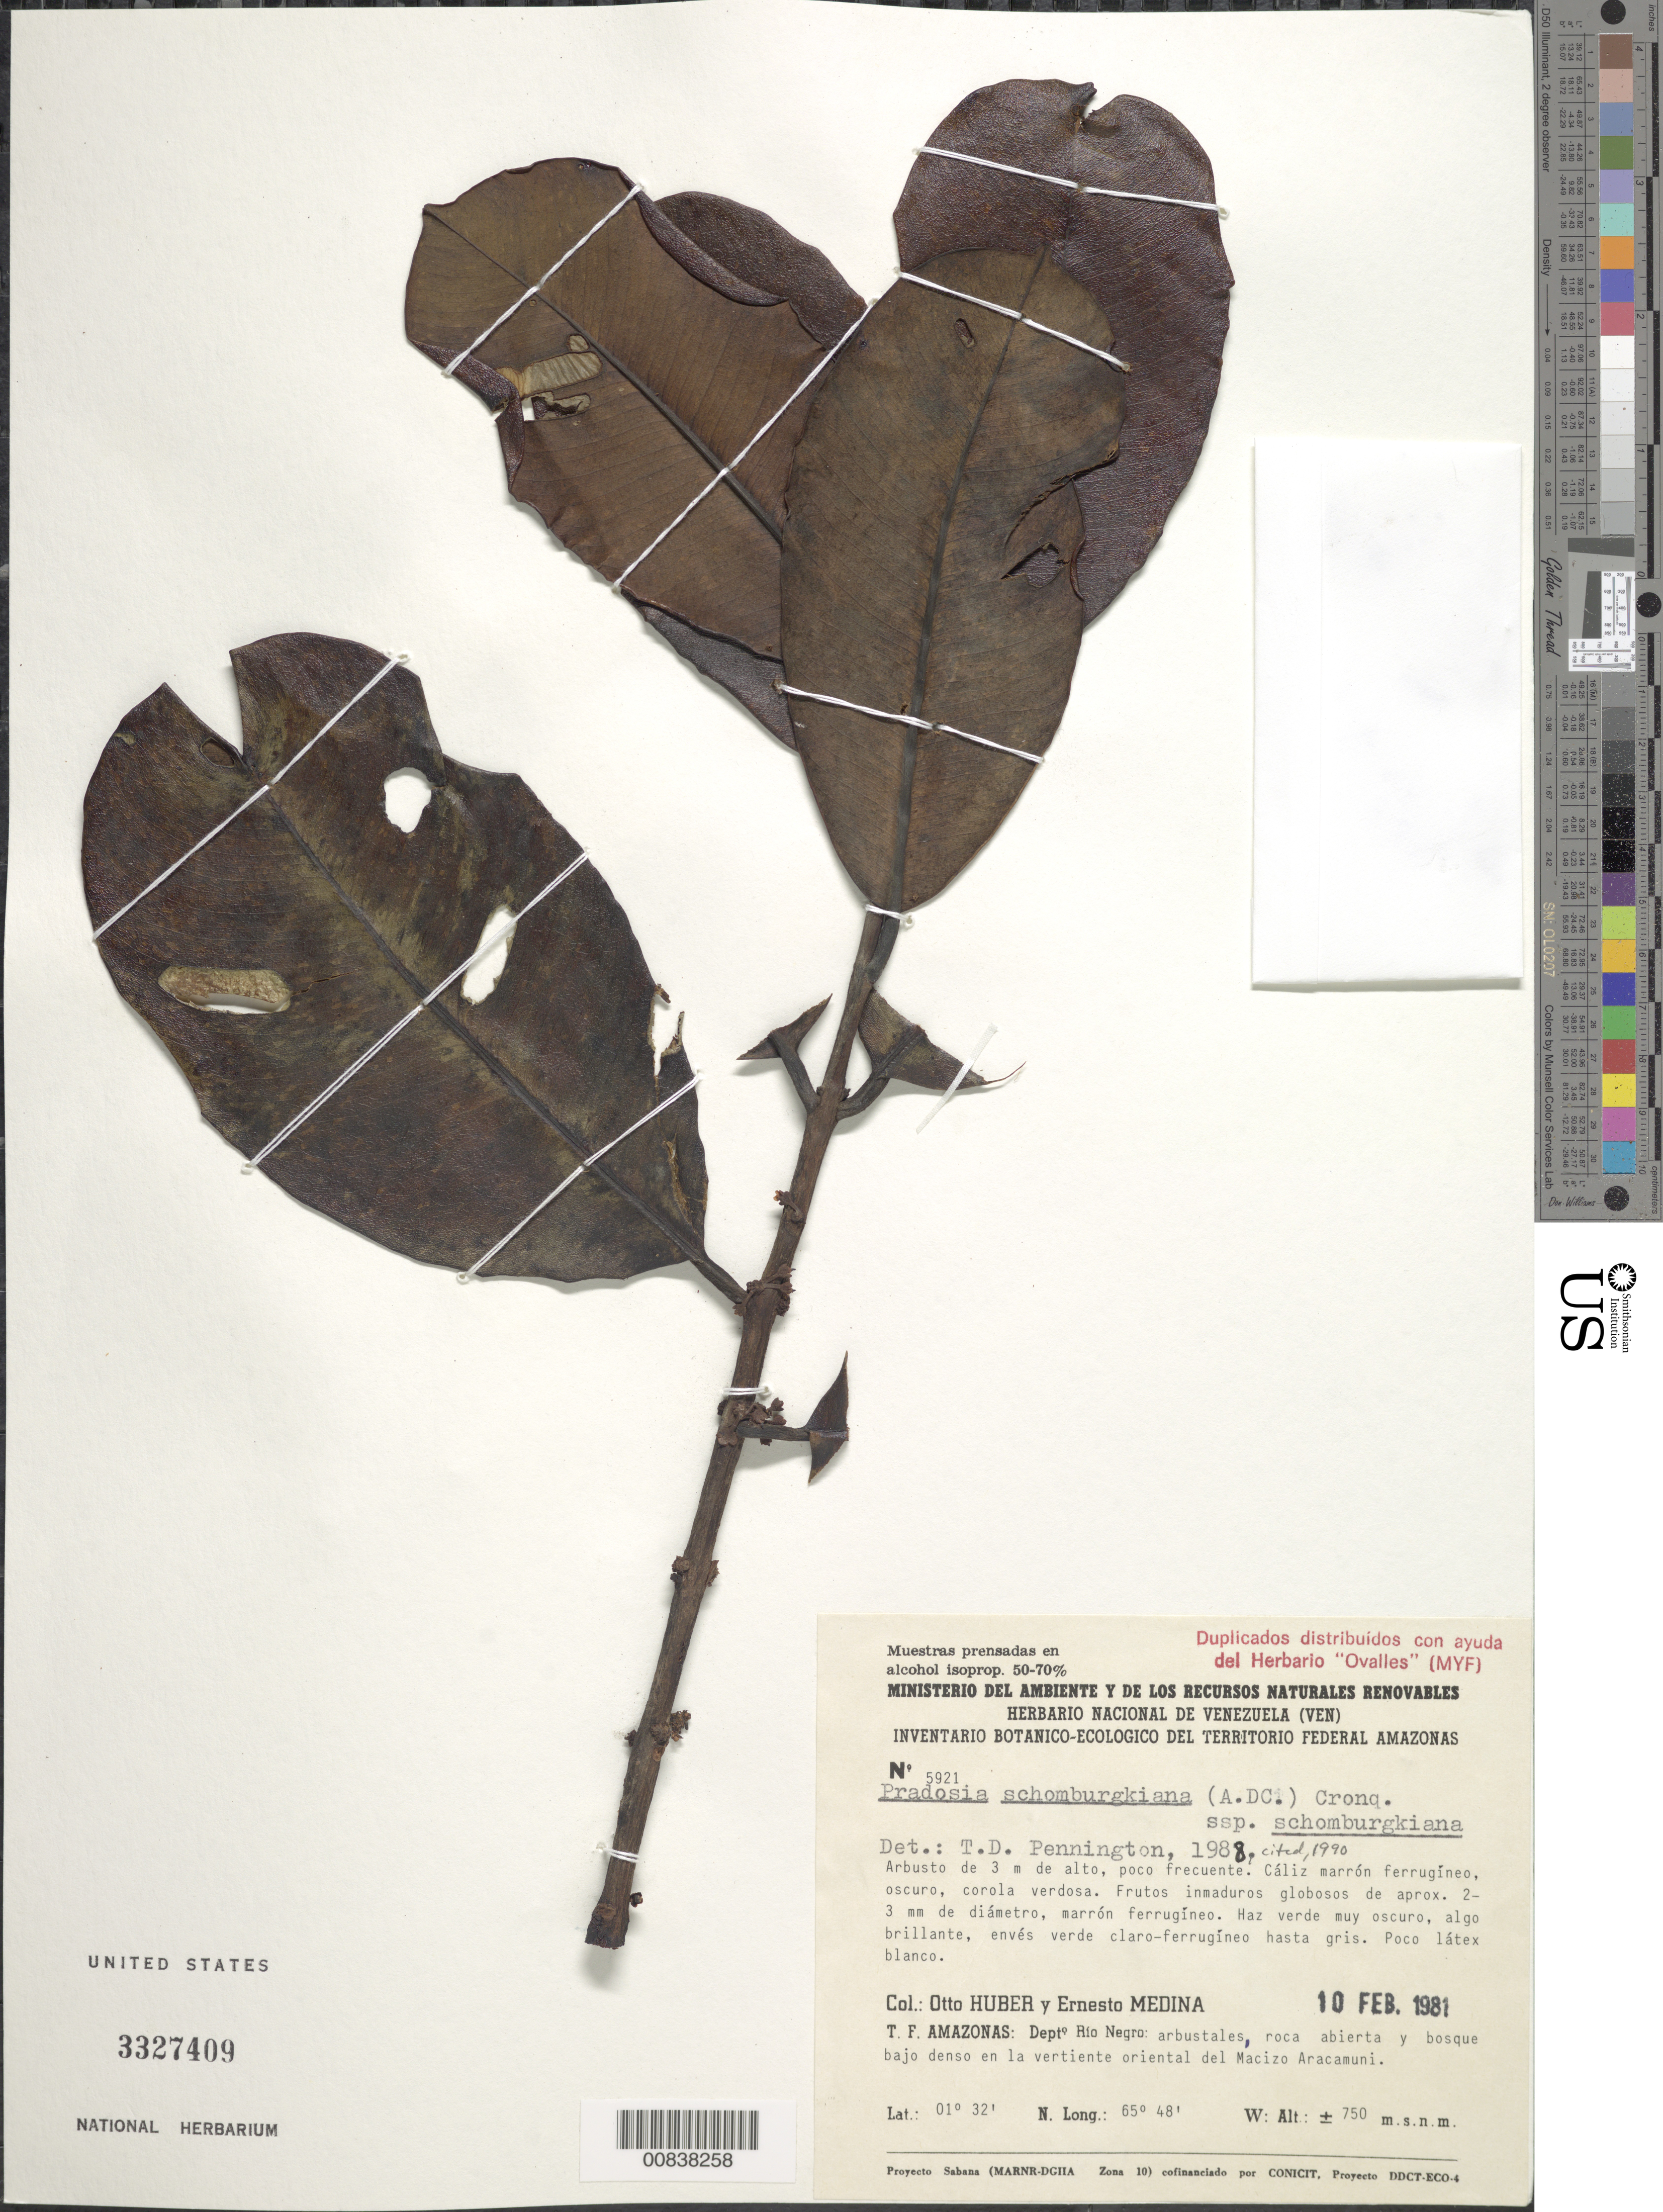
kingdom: Plantae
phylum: Tracheophyta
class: Magnoliopsida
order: Ericales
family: Sapotaceae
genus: Pradosia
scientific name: Pradosia schomburgkiana subsp. schomburgkiana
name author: (A. DC.) Cronq.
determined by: Pennington, T. D., (K)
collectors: O. Huber & E. Medina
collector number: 5921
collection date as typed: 10-Feb-81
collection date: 1981-02-10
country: Venezuela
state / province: Amazonas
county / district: Río Negro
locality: Macizo Aracamuni, en la veritente oriental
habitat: Arbustales, roca abierta y bosqe bajo denso.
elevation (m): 750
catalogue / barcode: US 3327409